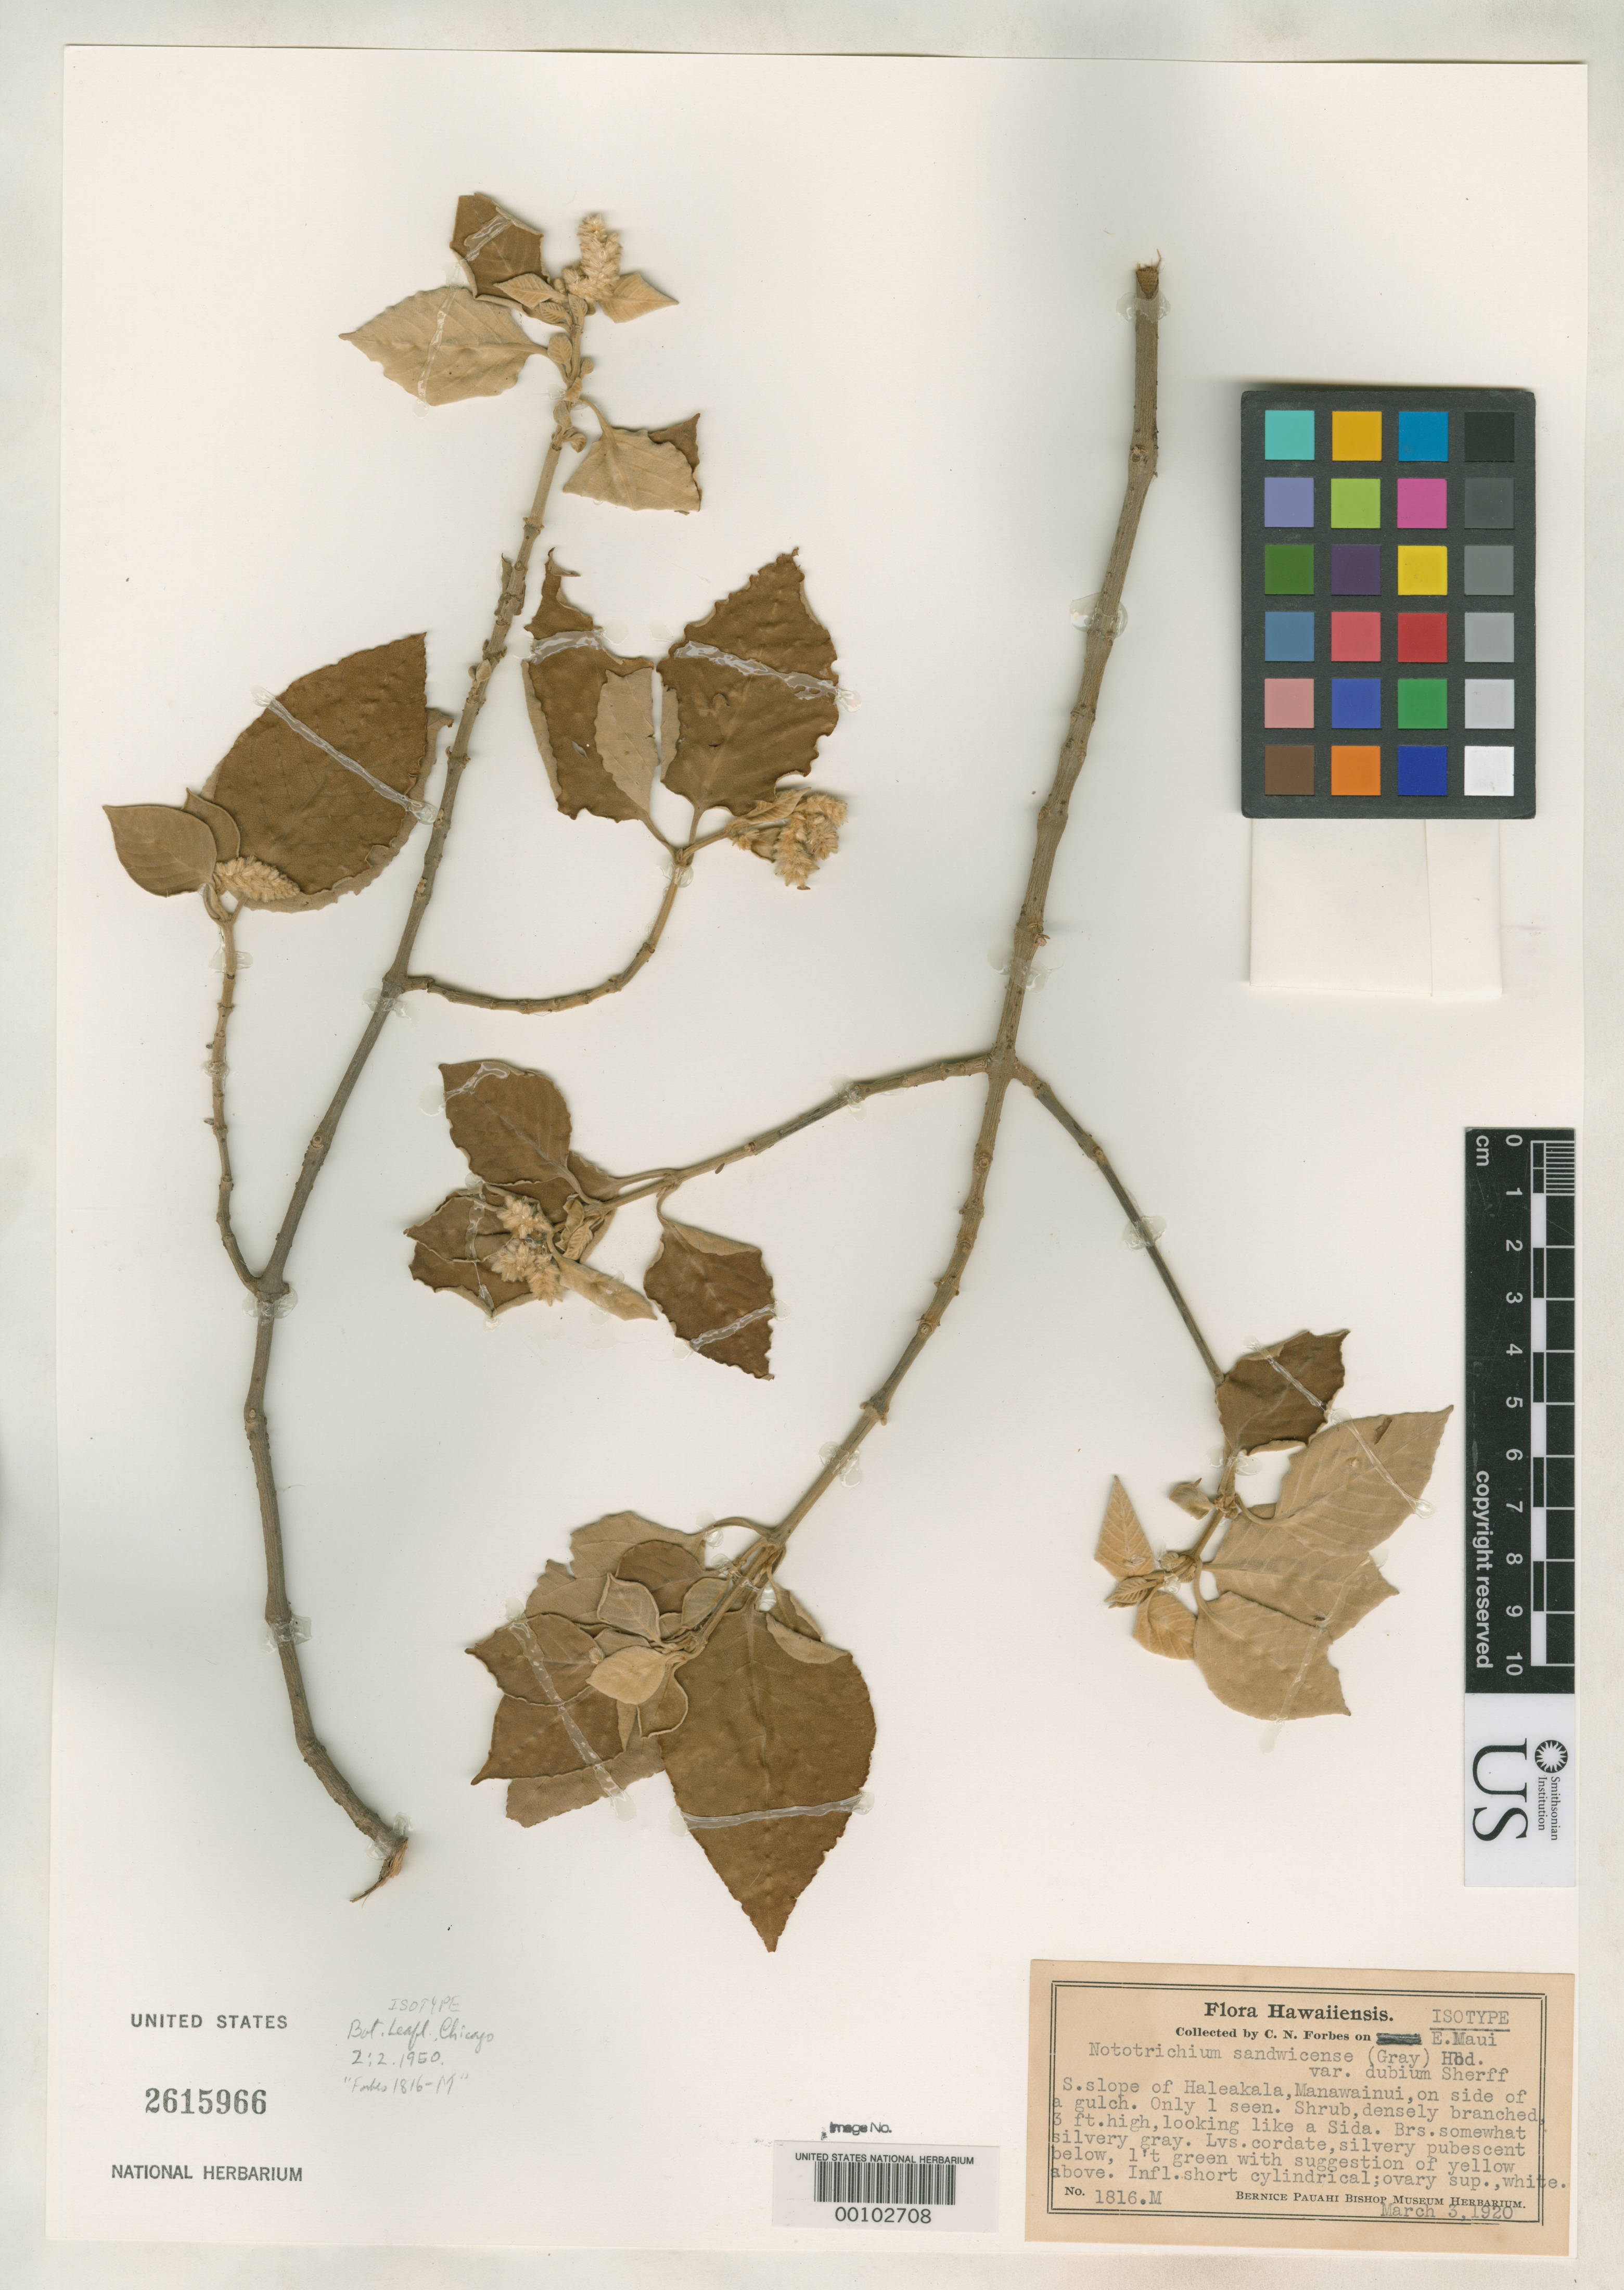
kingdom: Plantae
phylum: Tracheophyta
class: Magnoliopsida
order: Caryophyllales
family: Amaranthaceae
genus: Nototrichium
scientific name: Nototrichium sandwicense var. dubium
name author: Sherff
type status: Isotype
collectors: C. N. Forbes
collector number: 1816.M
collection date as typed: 03 Mar 1920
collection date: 1920-03-03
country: United States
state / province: Hawaii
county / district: Maui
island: Maui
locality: Manawainui, S slope of Haleakala.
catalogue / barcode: US 2615966